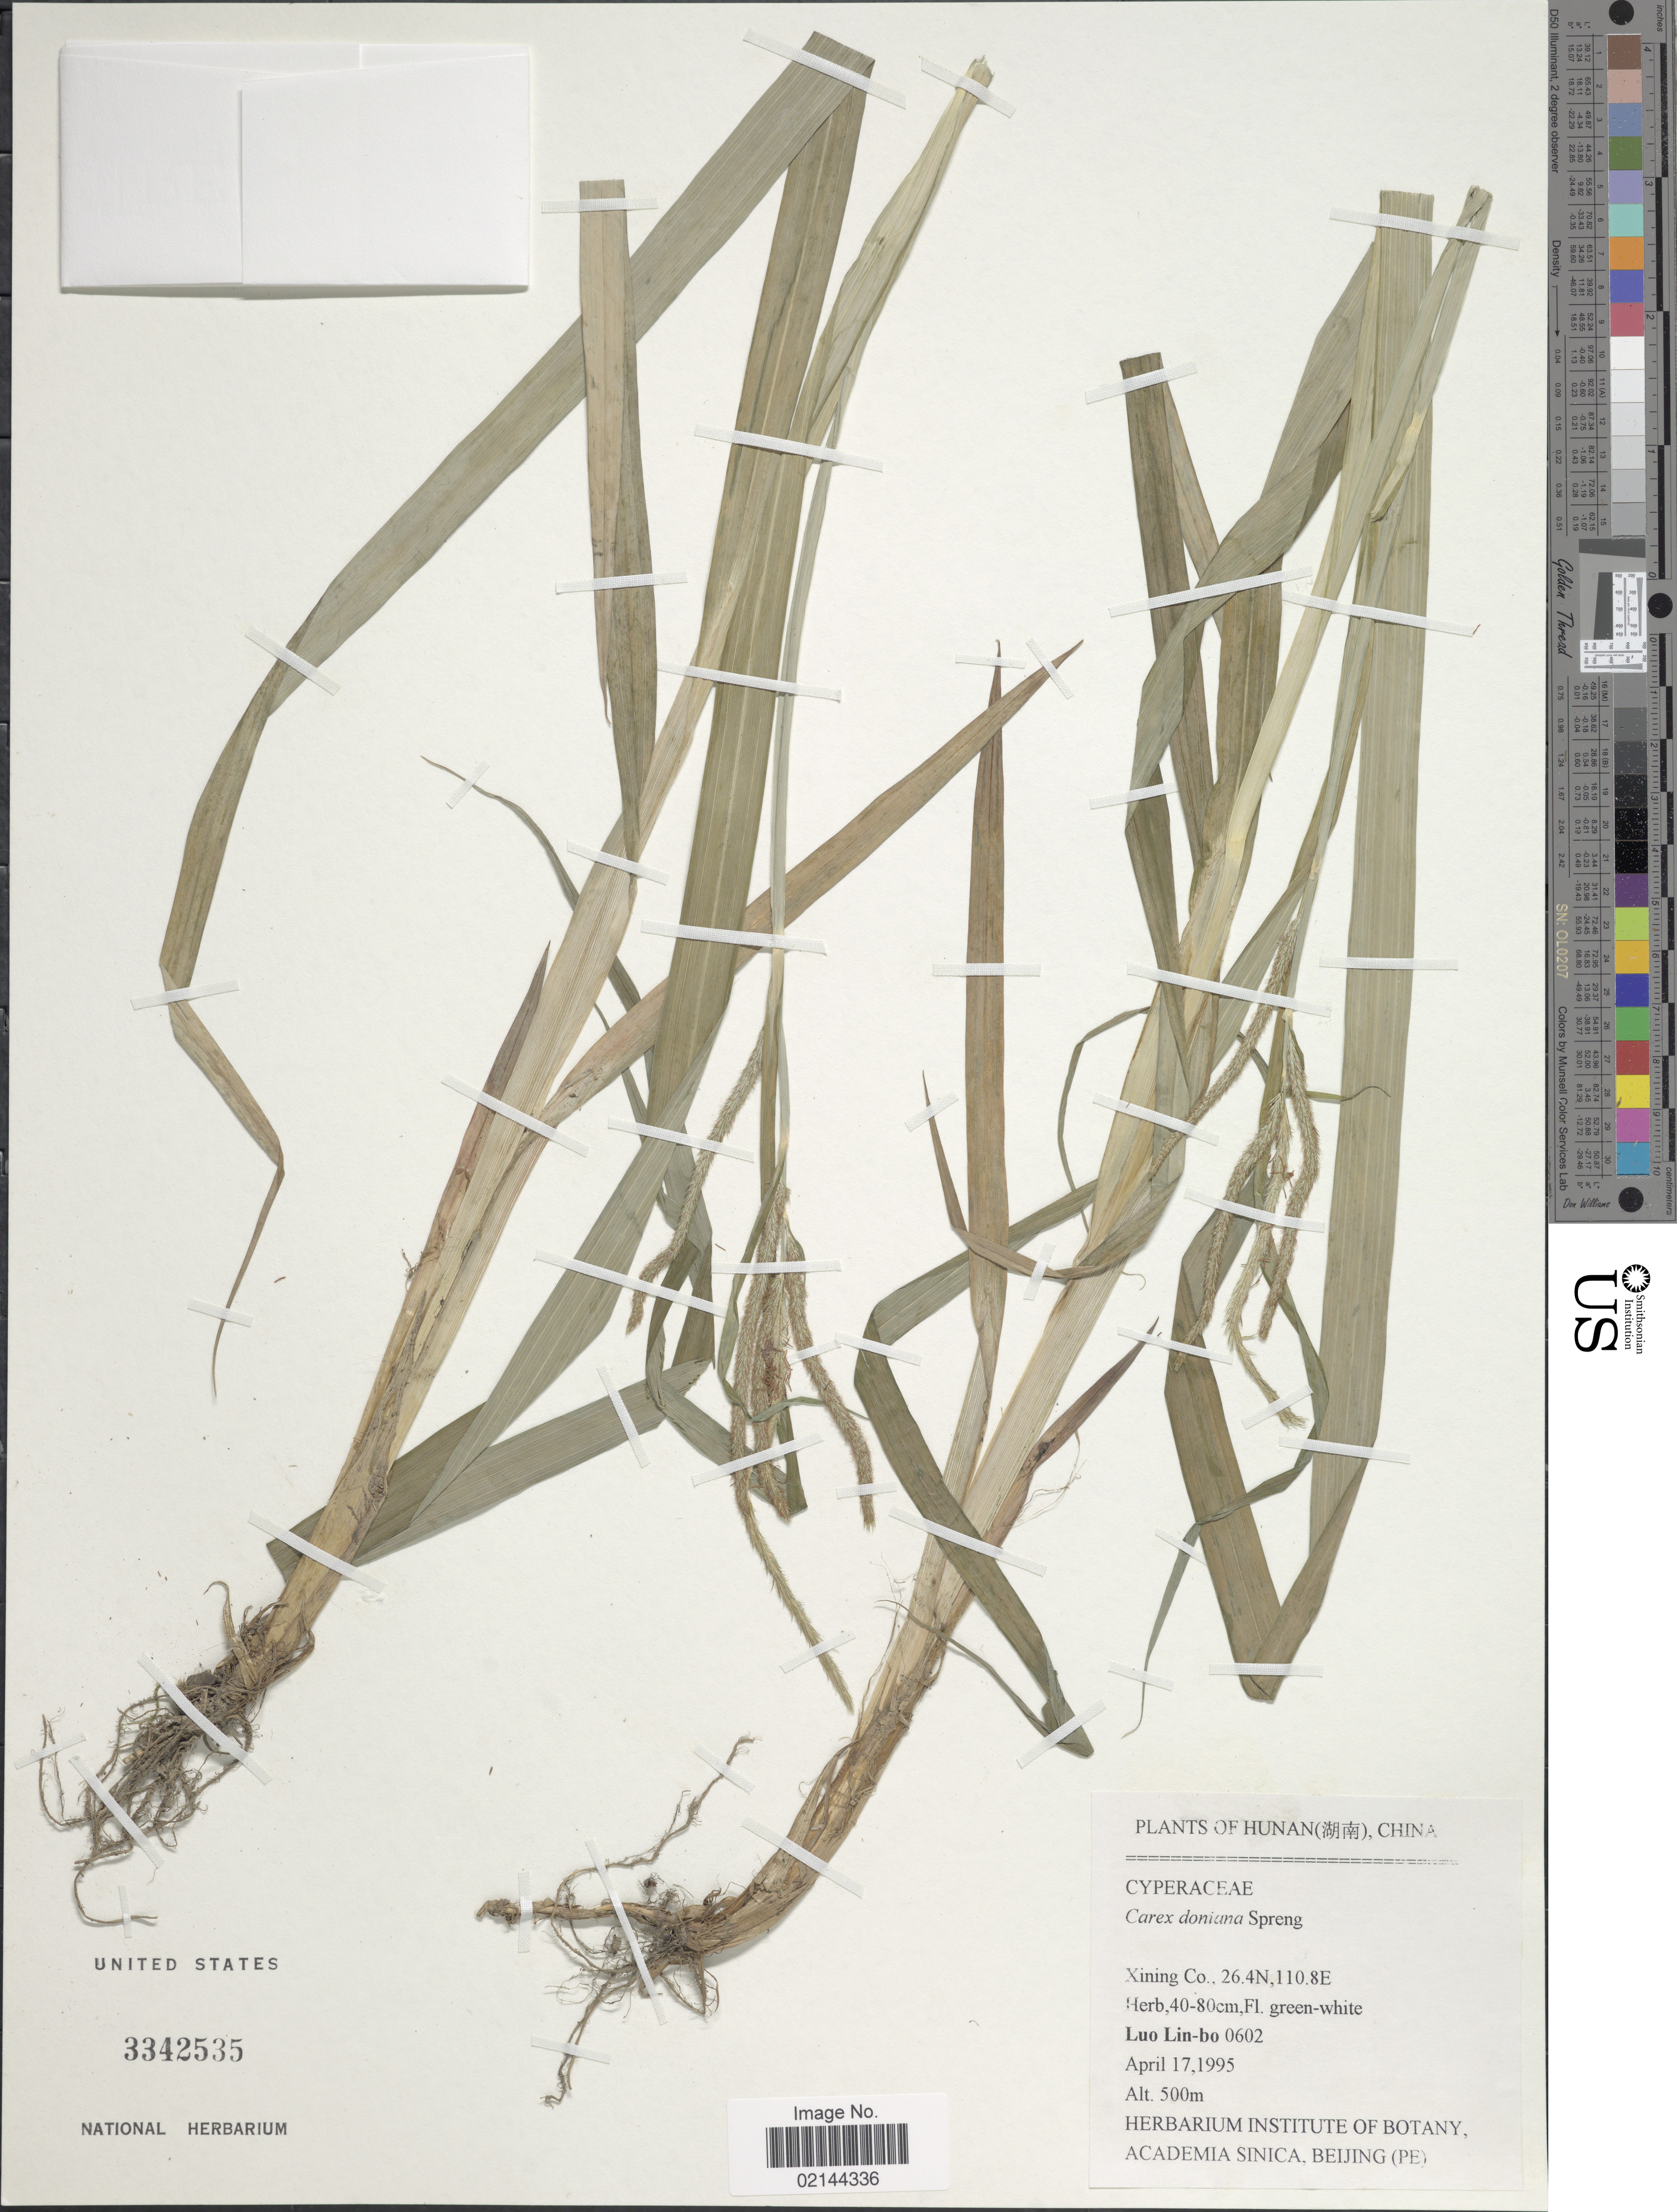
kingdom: Plantae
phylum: Tracheophyta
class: Liliopsida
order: Poales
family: Cyperaceae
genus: Carex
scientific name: Carex doniana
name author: Spreng.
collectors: L. Lin-bo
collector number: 0602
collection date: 1995-04-17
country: China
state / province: Hunan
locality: Hunan, China, Xining Co.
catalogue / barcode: US 3342535